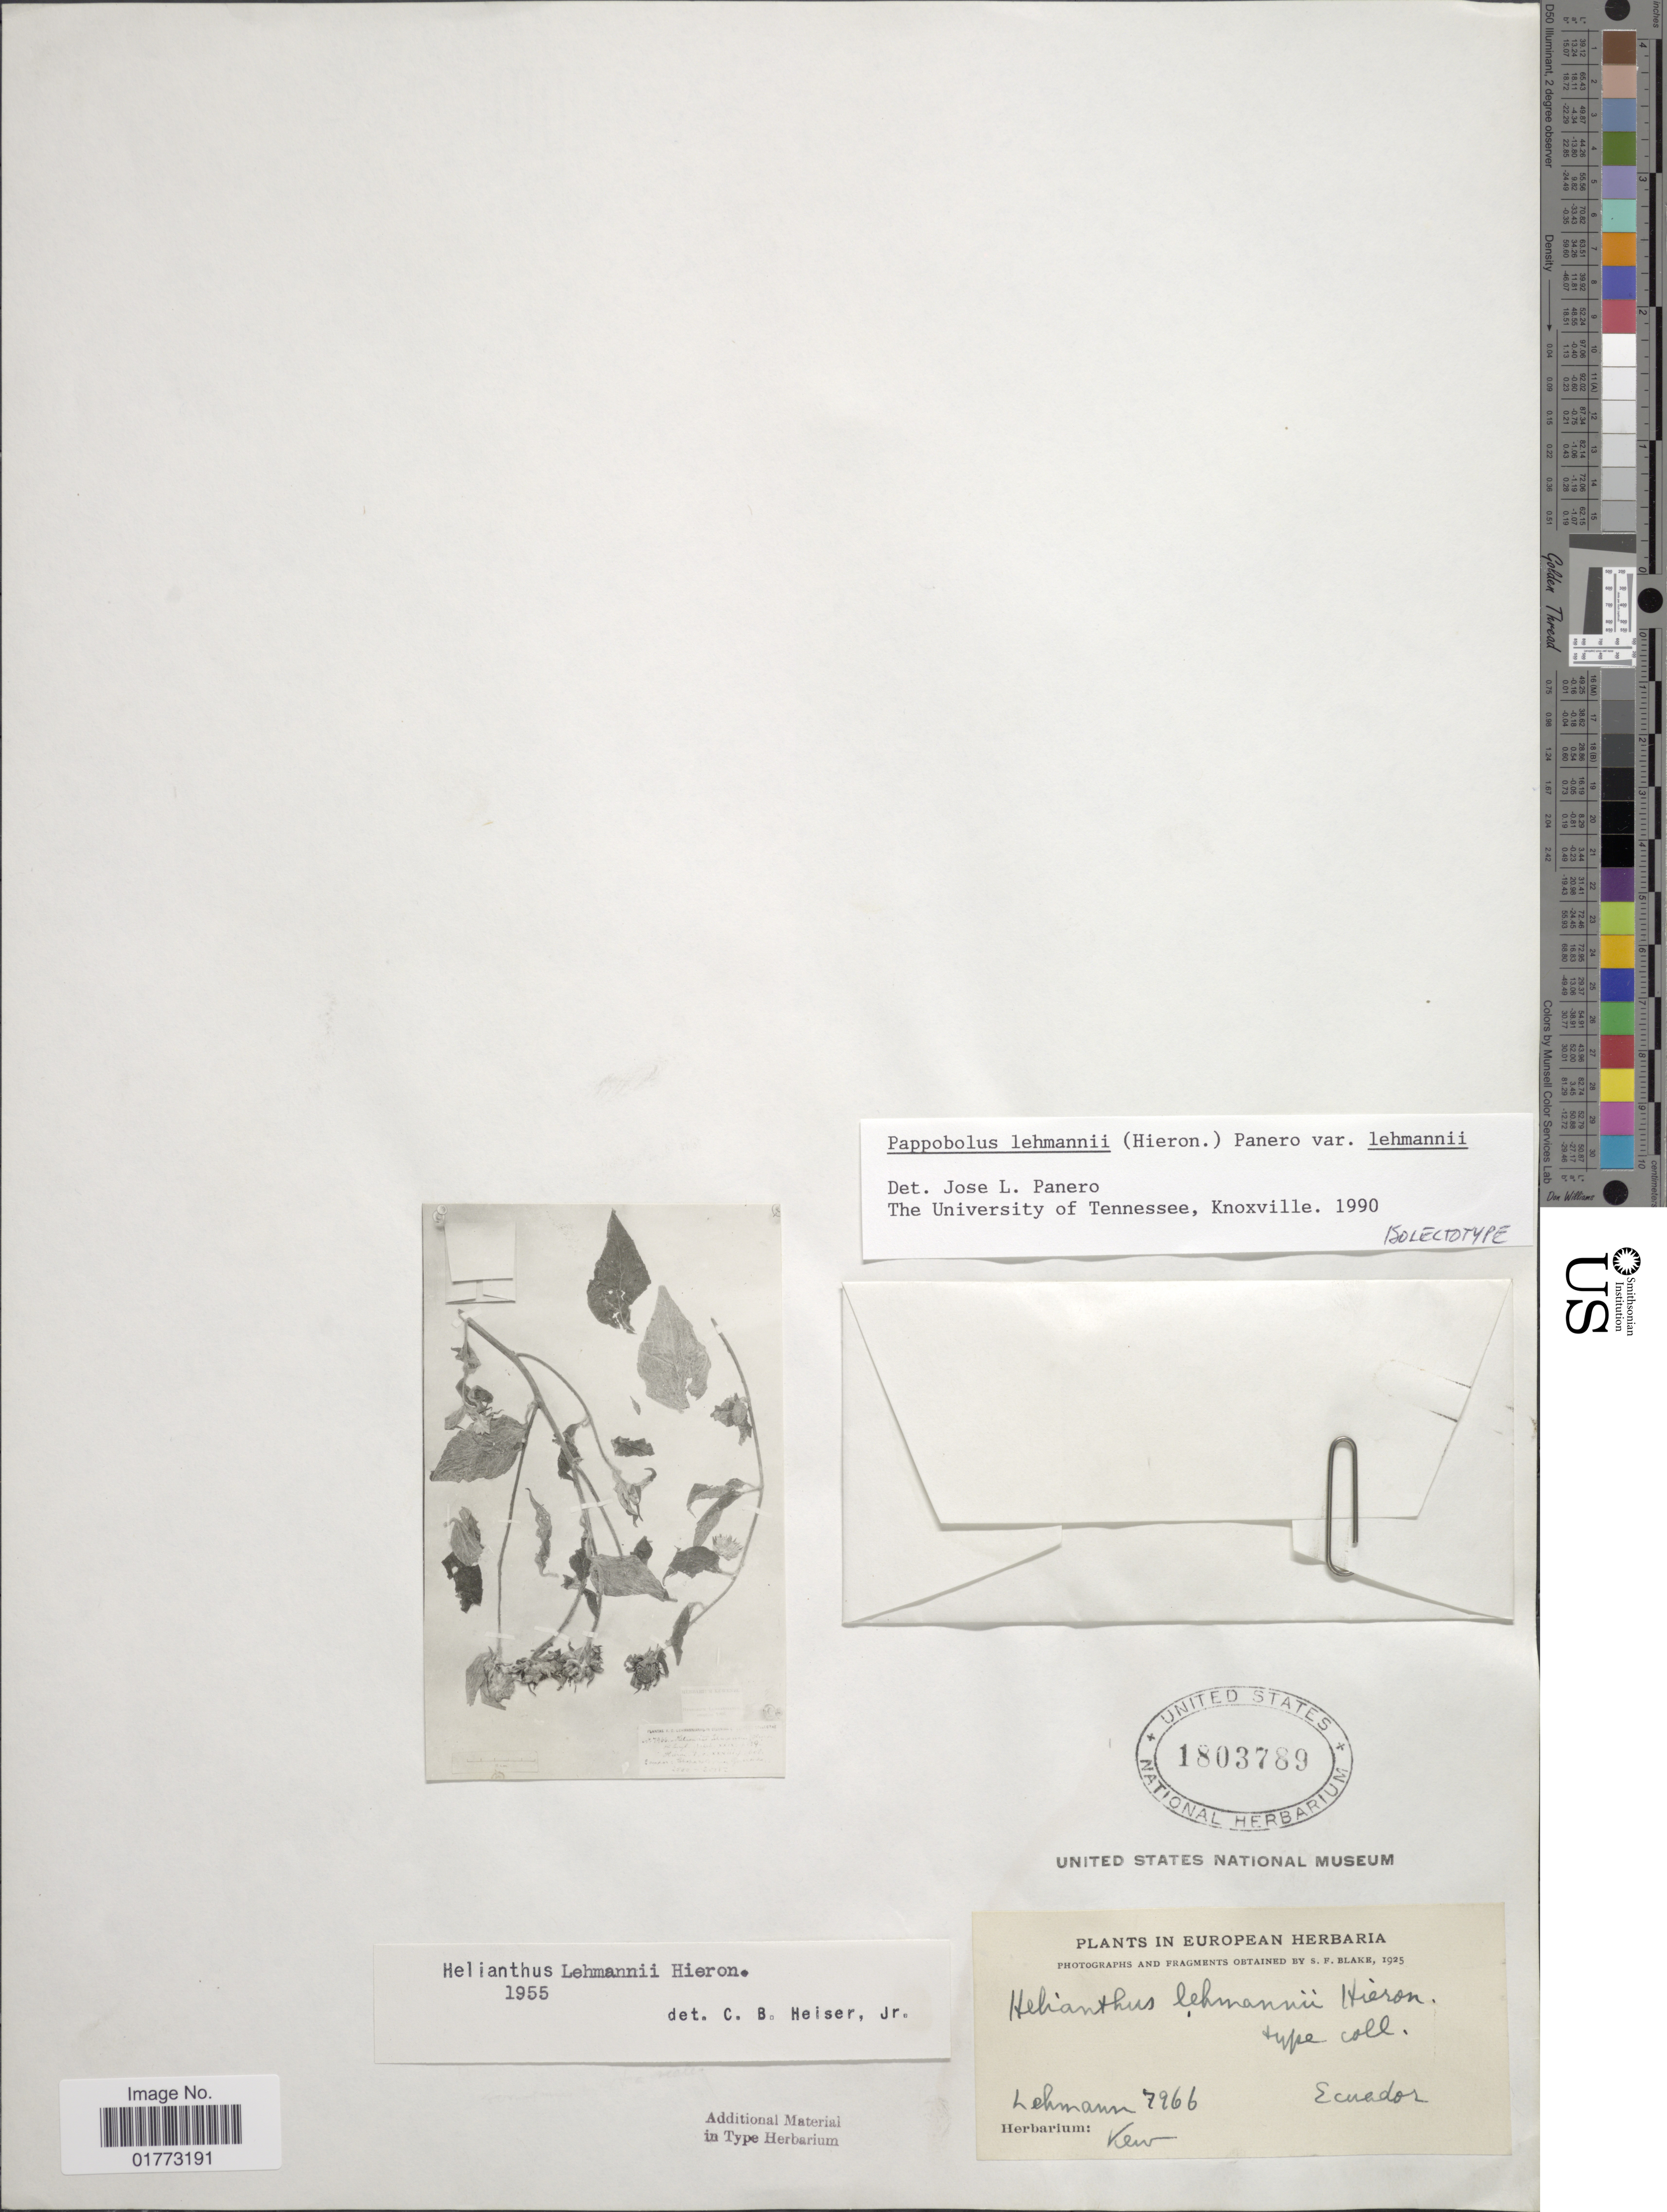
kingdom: Plantae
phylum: Tracheophyta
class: Magnoliopsida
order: Asterales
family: Asteraceae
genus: Pappobolus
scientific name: Pappobolus lehmannii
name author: (Hieron.) Panero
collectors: -. Lehmann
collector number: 7966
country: Ecuador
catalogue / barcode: US 1803789